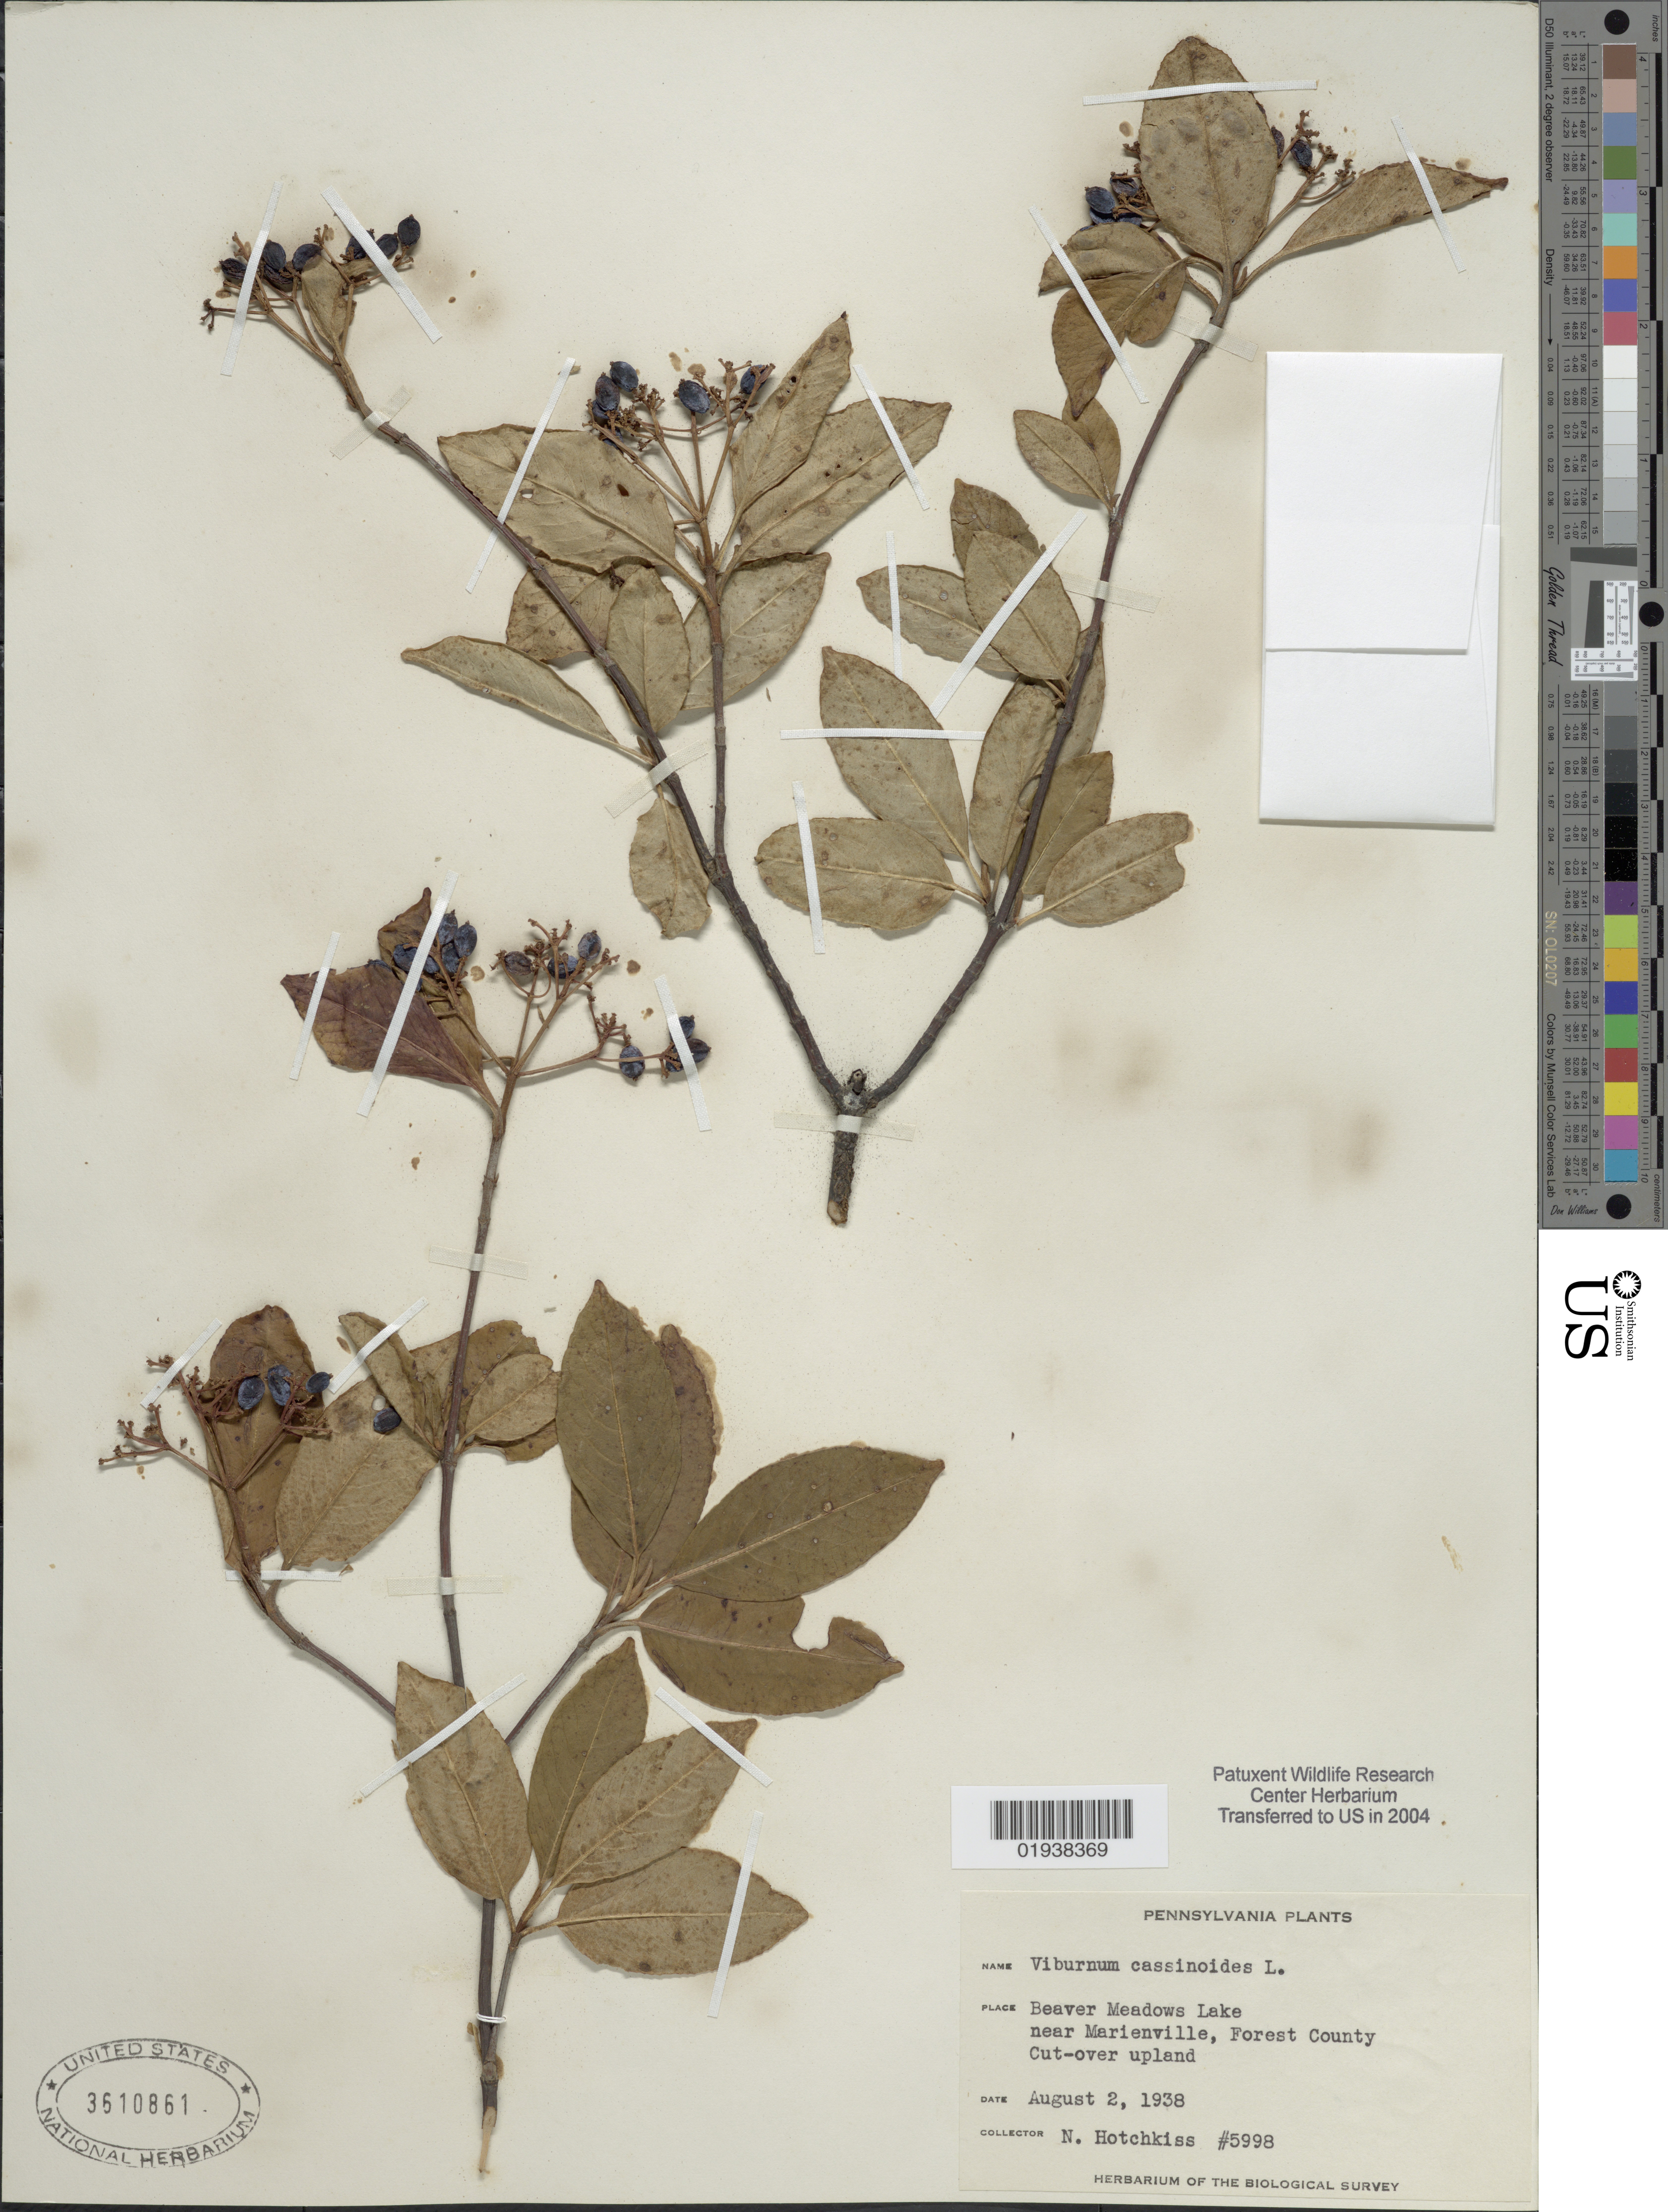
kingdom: Plantae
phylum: Tracheophyta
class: Magnoliopsida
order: Dipsacales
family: Viburnaceae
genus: Viburnum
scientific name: Viburnum cassinoides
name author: L.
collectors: N. Hotchkiss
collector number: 5998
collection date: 1938-08-02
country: United States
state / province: Pennsylvania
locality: Beaver Meadows Lake near Marienville, Forest County Cut-over upland.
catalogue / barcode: US 3610861